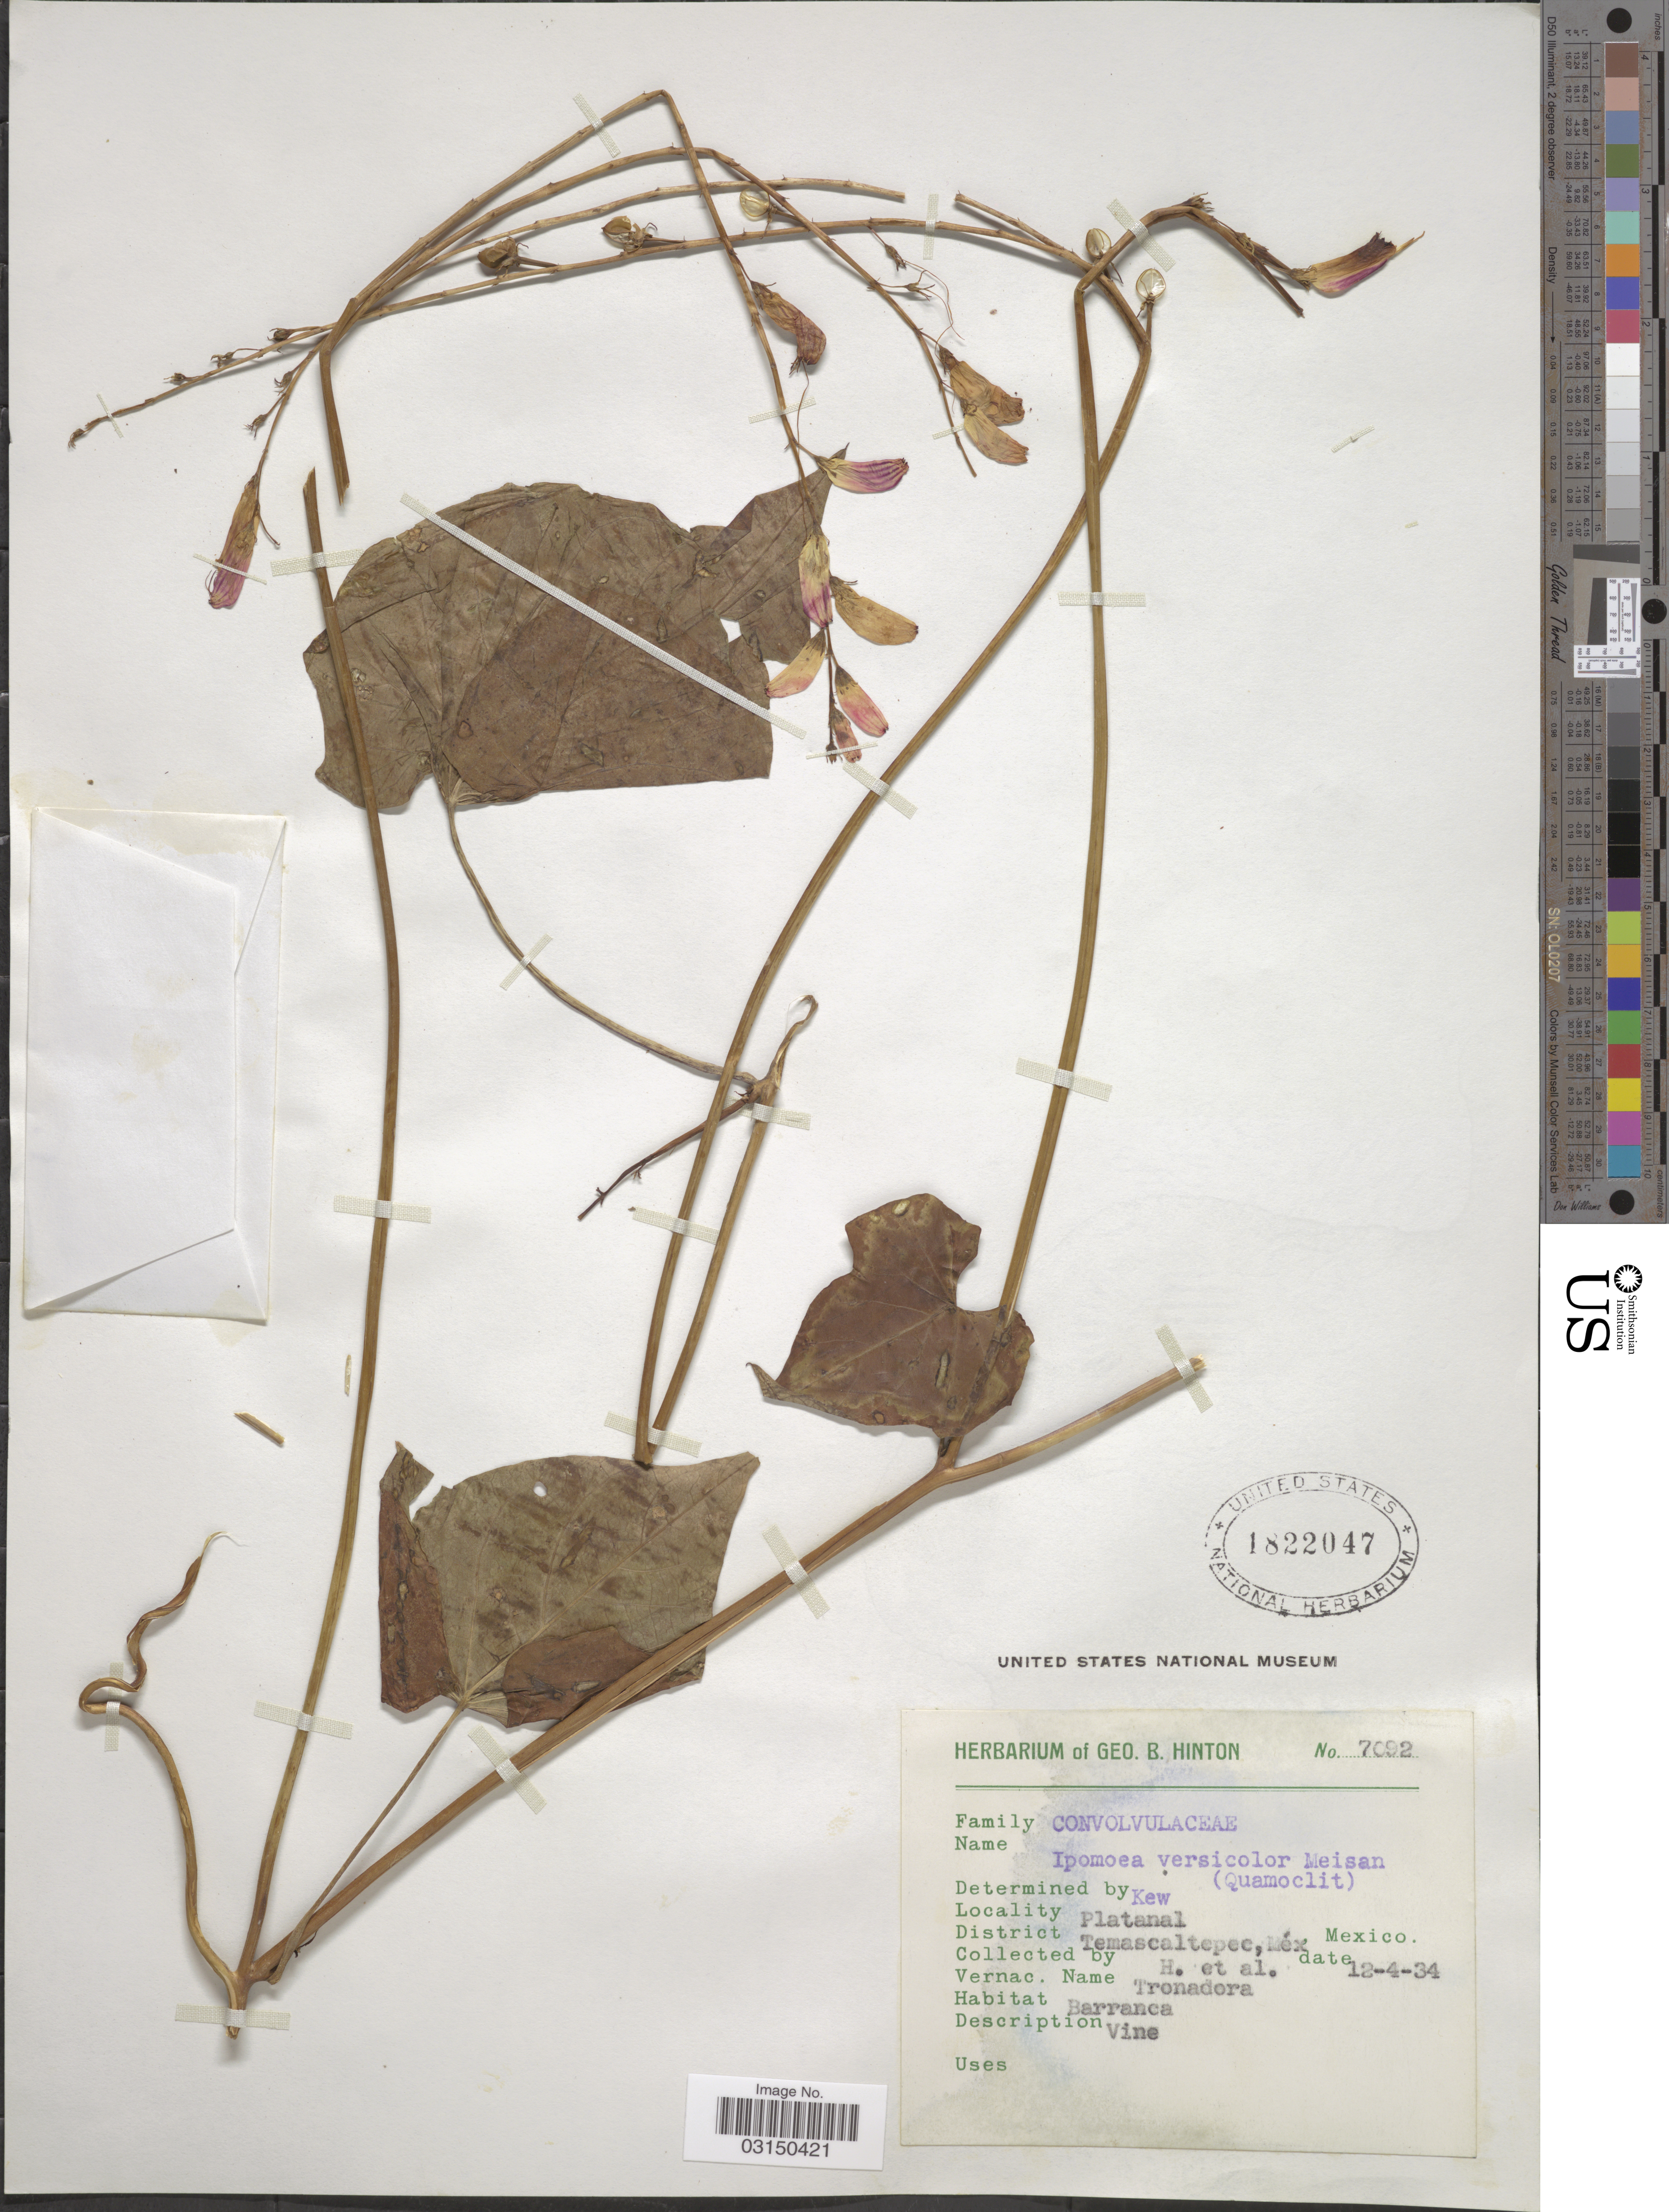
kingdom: Plantae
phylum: Tracheophyta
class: Magnoliopsida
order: Solanales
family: Convolvulaceae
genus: Ipomoea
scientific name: Ipomoea lobata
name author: (Cerv.) Thell.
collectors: G. B. Hinton & et al.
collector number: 7092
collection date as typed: Transcribed d/m/y: 12/4/34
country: Mexico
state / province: México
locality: Platanal. District Temascaltepec, Méx.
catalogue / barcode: US 1822047